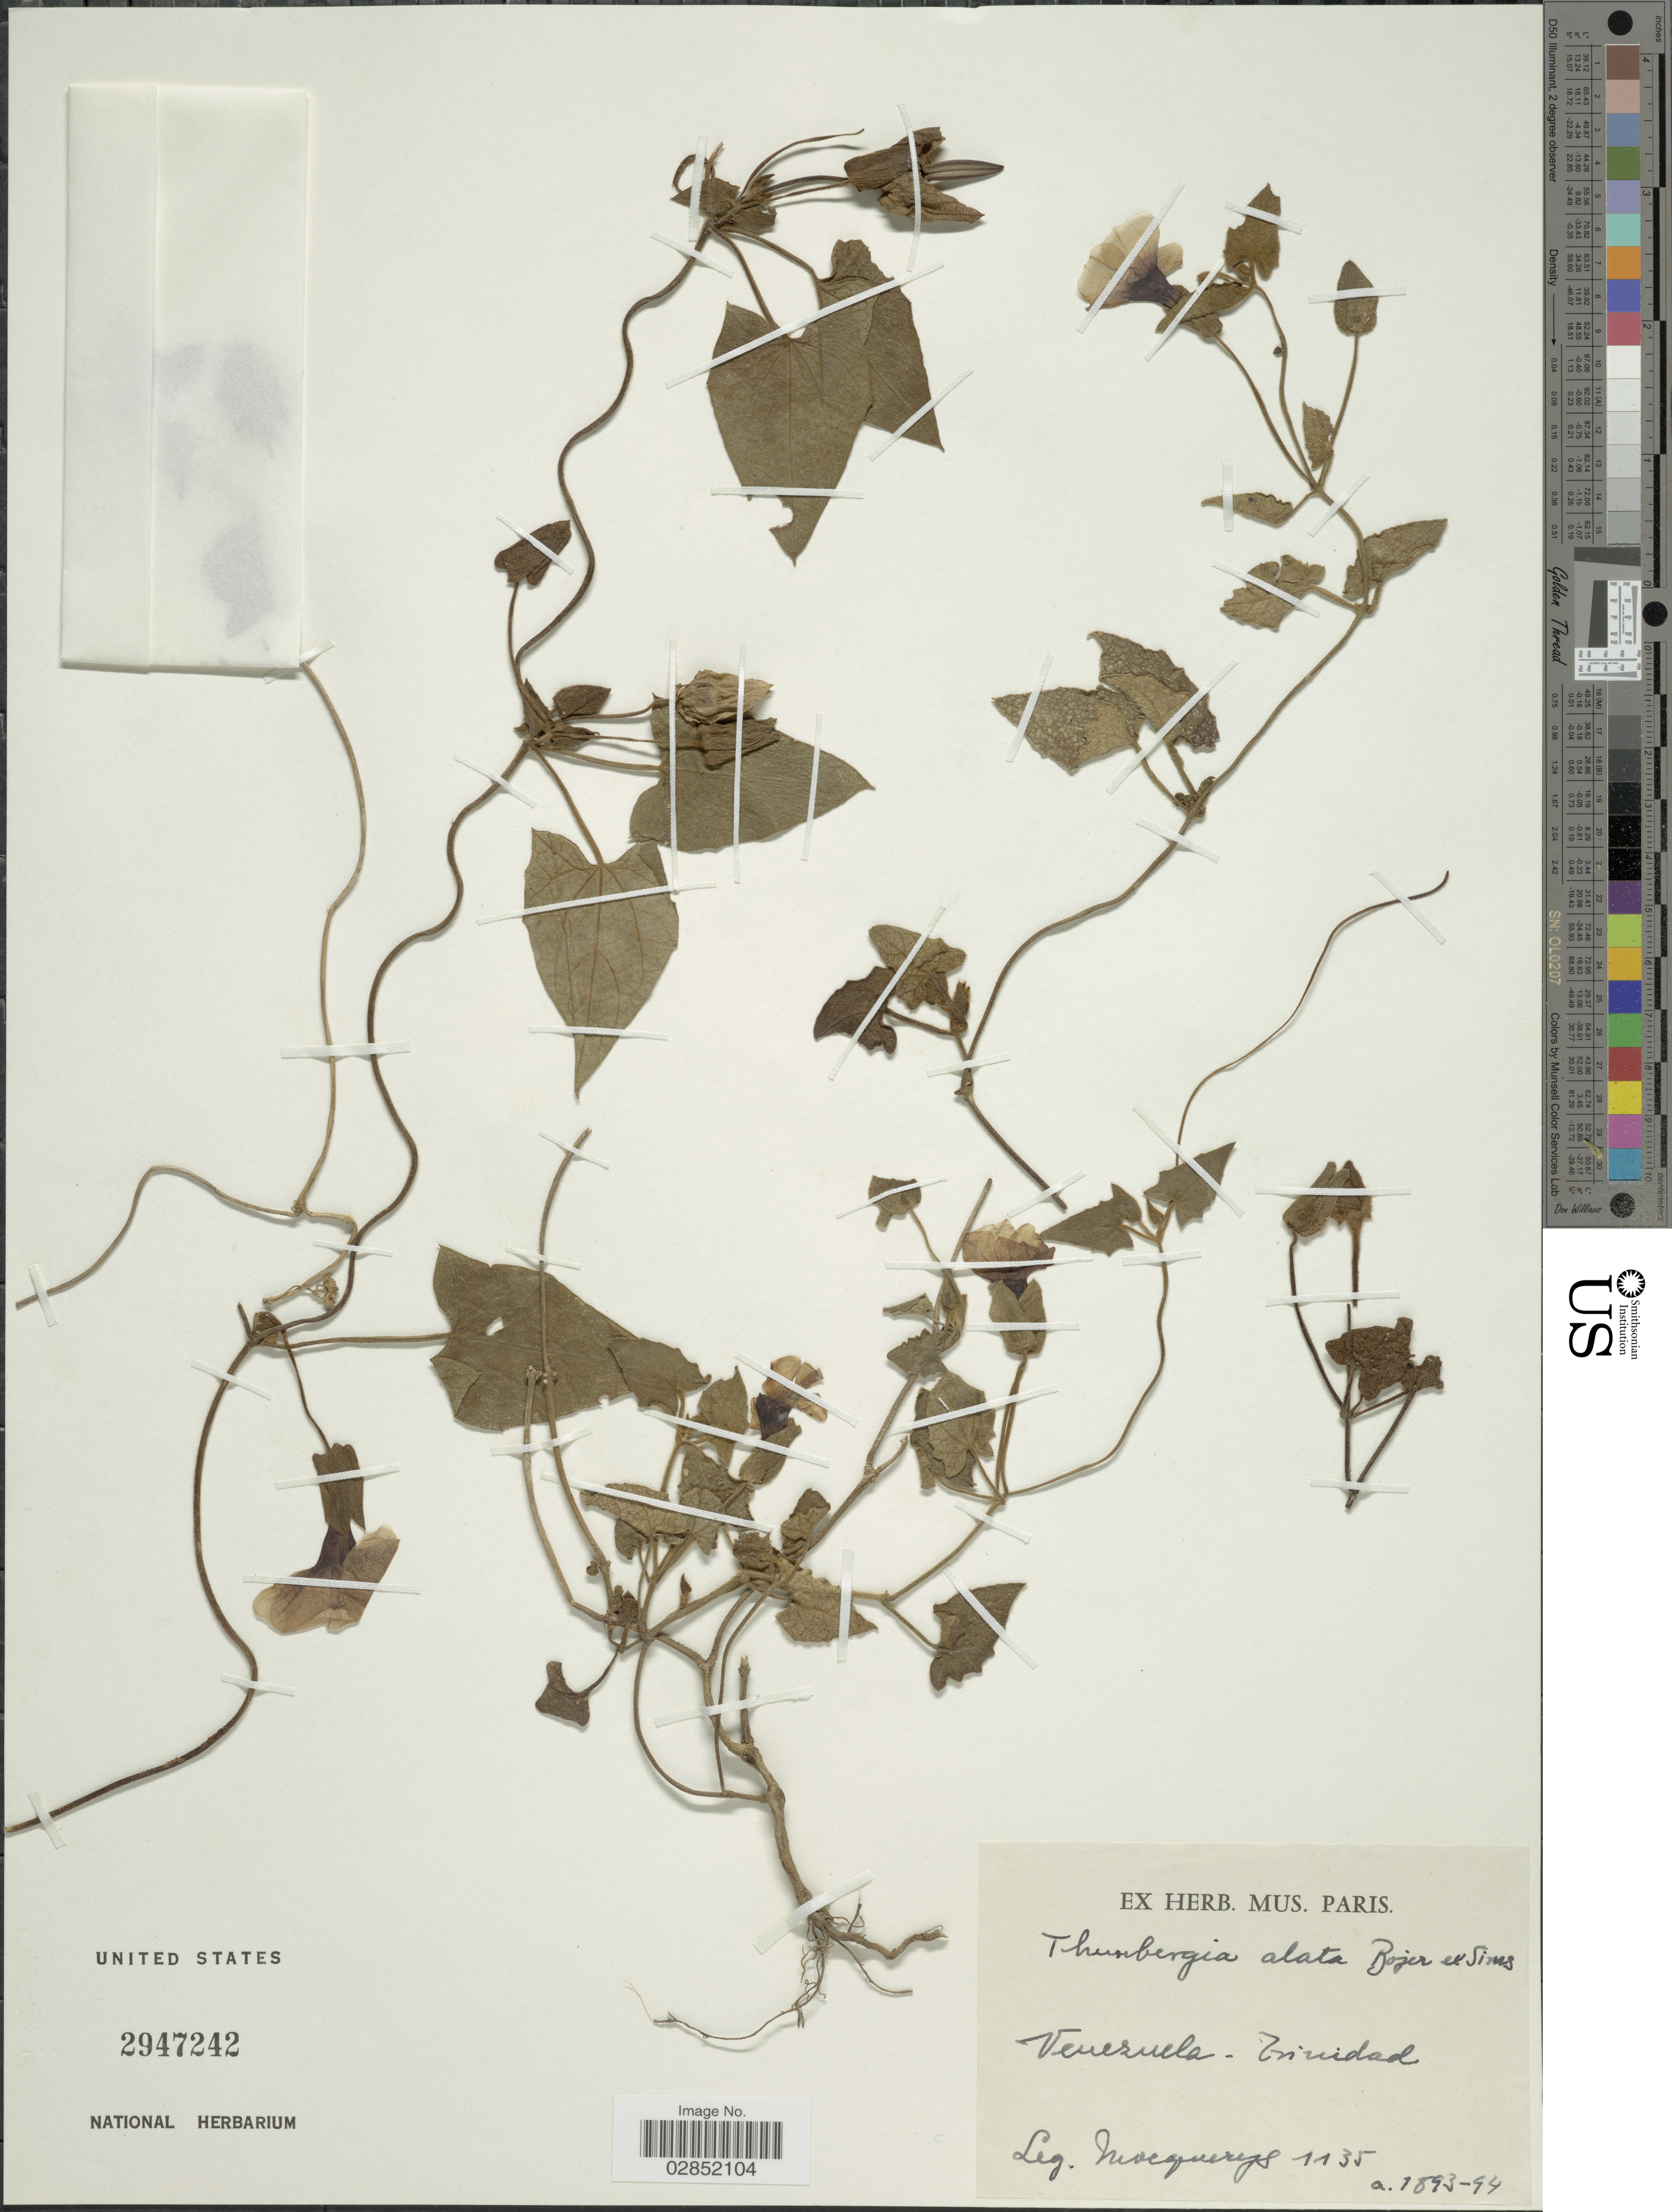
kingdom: Plantae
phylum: Tracheophyta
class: Magnoliopsida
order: Lamiales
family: Acanthaceae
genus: Thunbergia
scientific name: Thunbergia alata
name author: Bojer ex Sims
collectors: A. Mocquerys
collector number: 1135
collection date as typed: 1893-1894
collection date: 1893/1894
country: Trinidad and Tobago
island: Trinidad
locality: Trinidad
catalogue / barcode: US 2947242